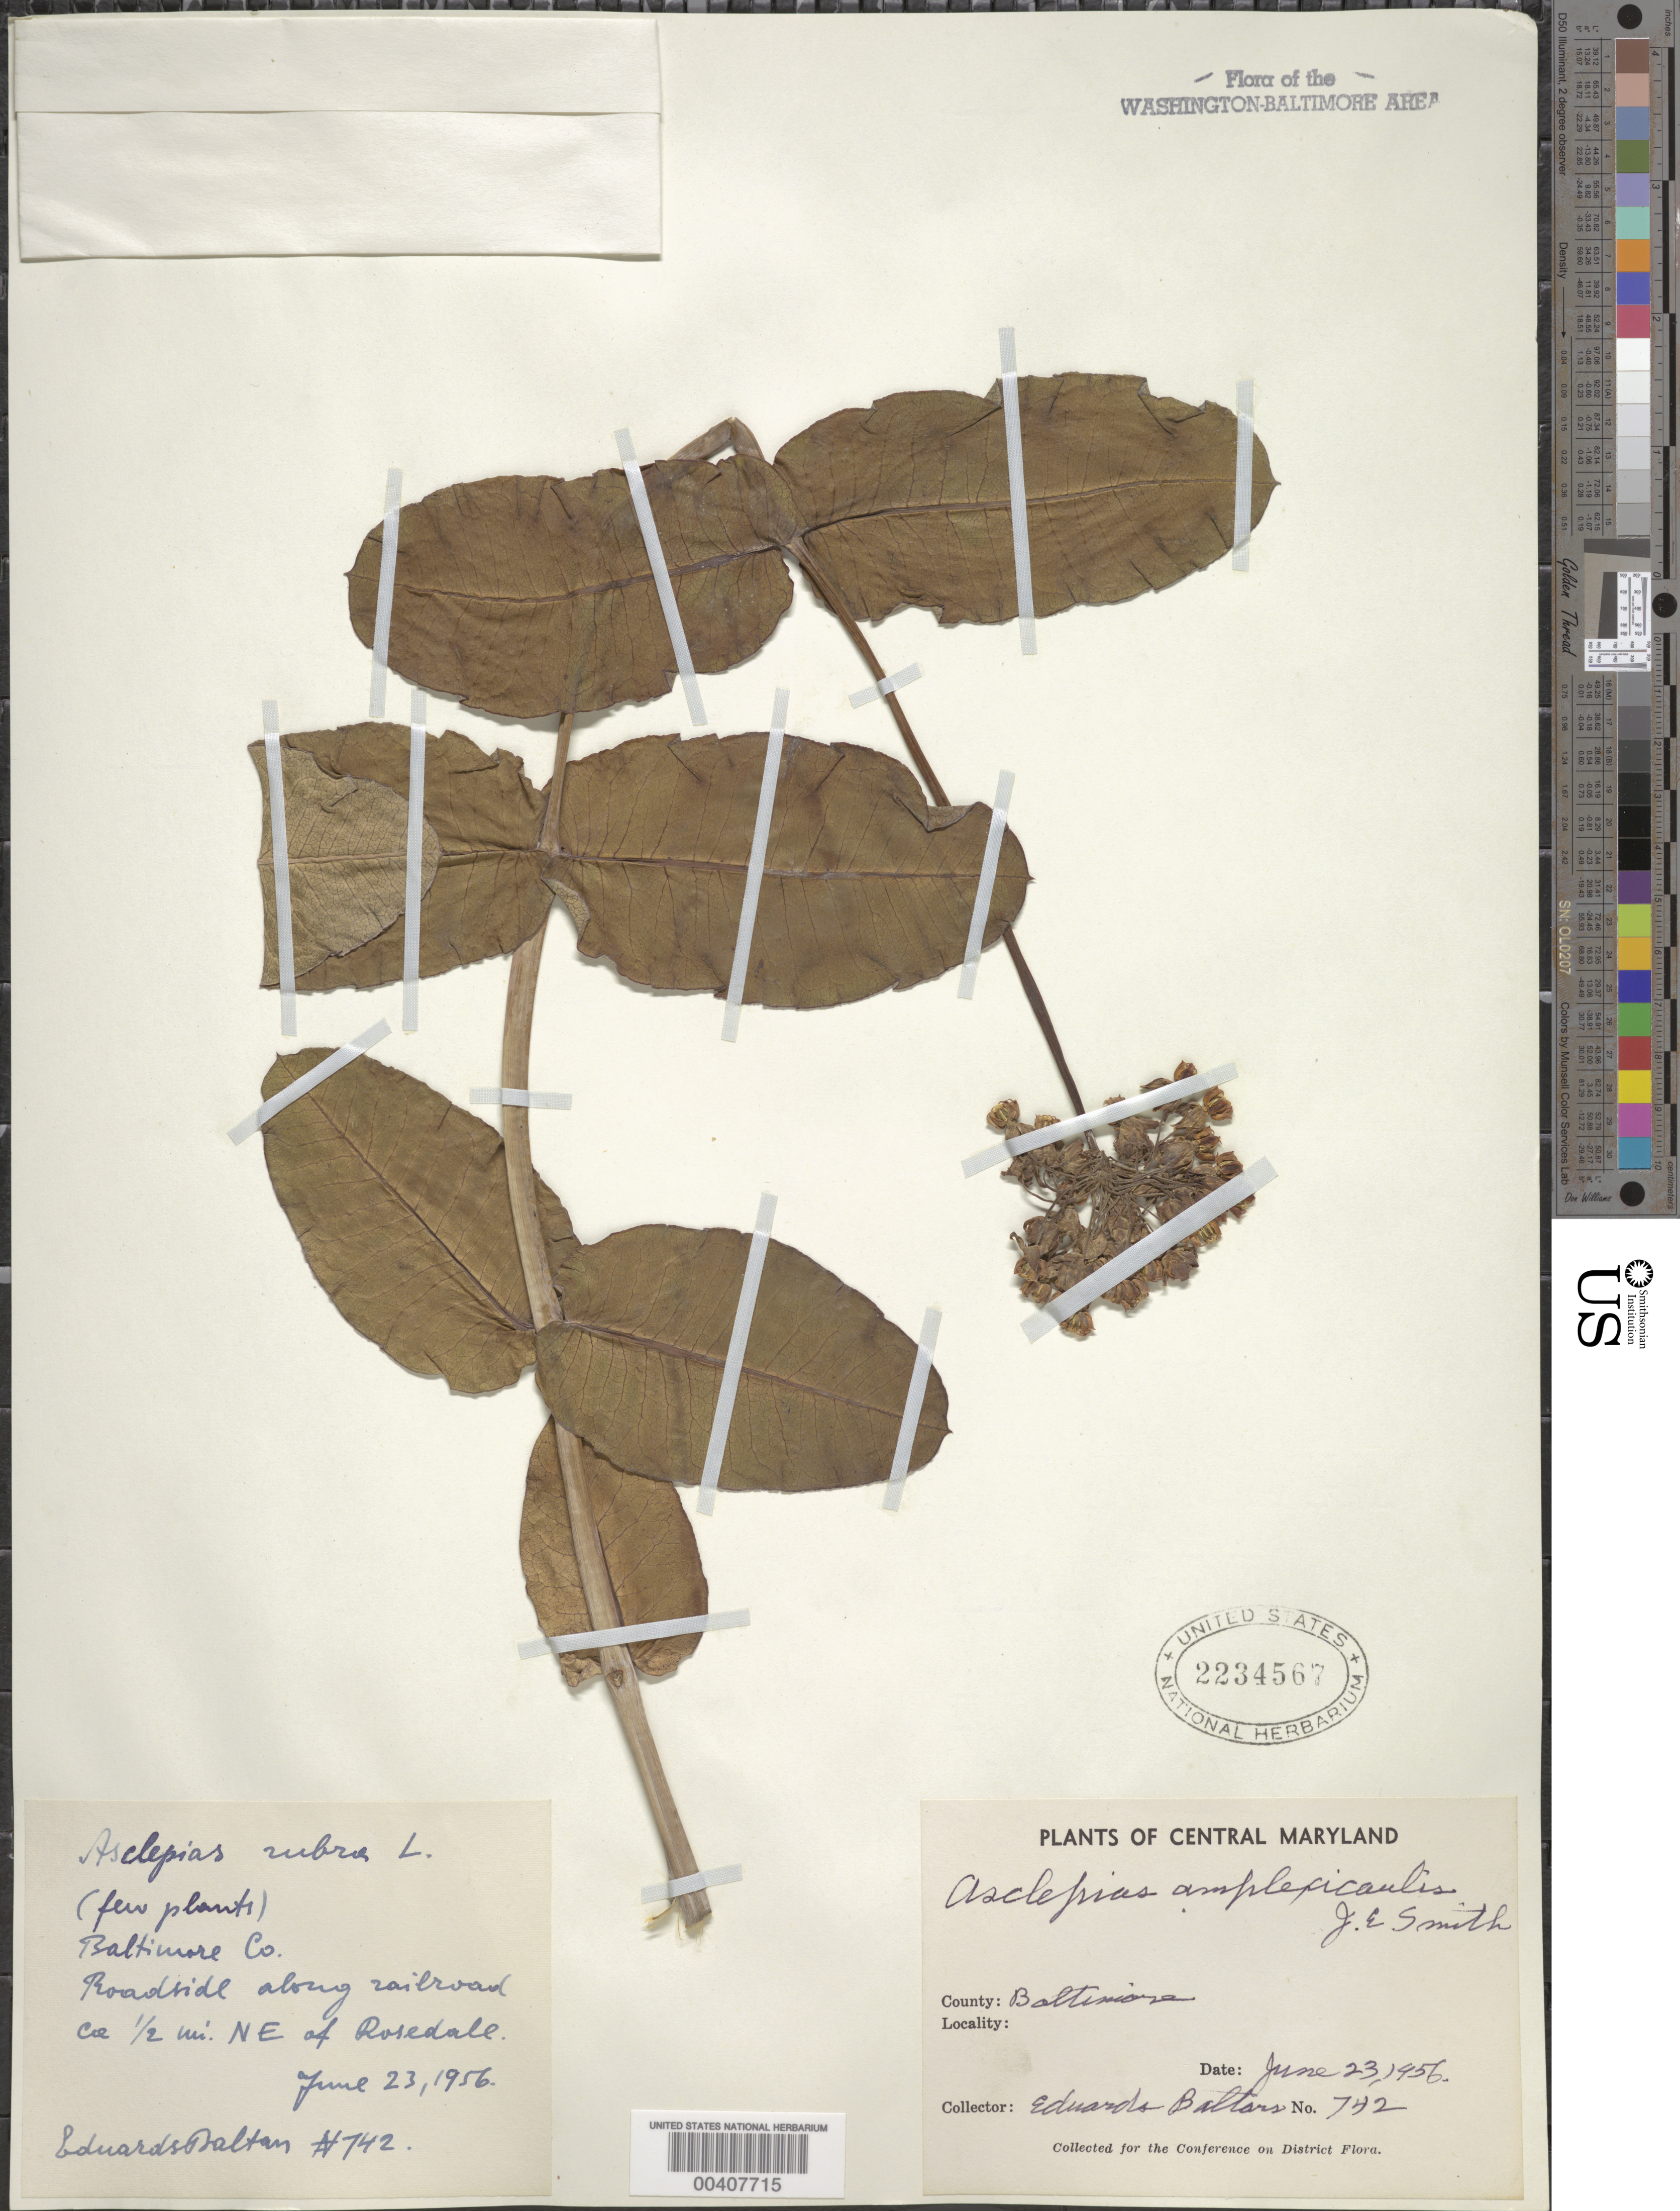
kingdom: Plantae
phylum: Tracheophyta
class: Magnoliopsida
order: Gentianales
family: Apocynaceae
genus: Asclepias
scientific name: Asclepias amplexicaulis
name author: J. Small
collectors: E. Baltars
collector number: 742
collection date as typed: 23 Jun 1956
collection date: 1956-06-23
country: United States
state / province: Maryland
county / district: Baltimore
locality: northeast of Rosedale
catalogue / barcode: US 2234567